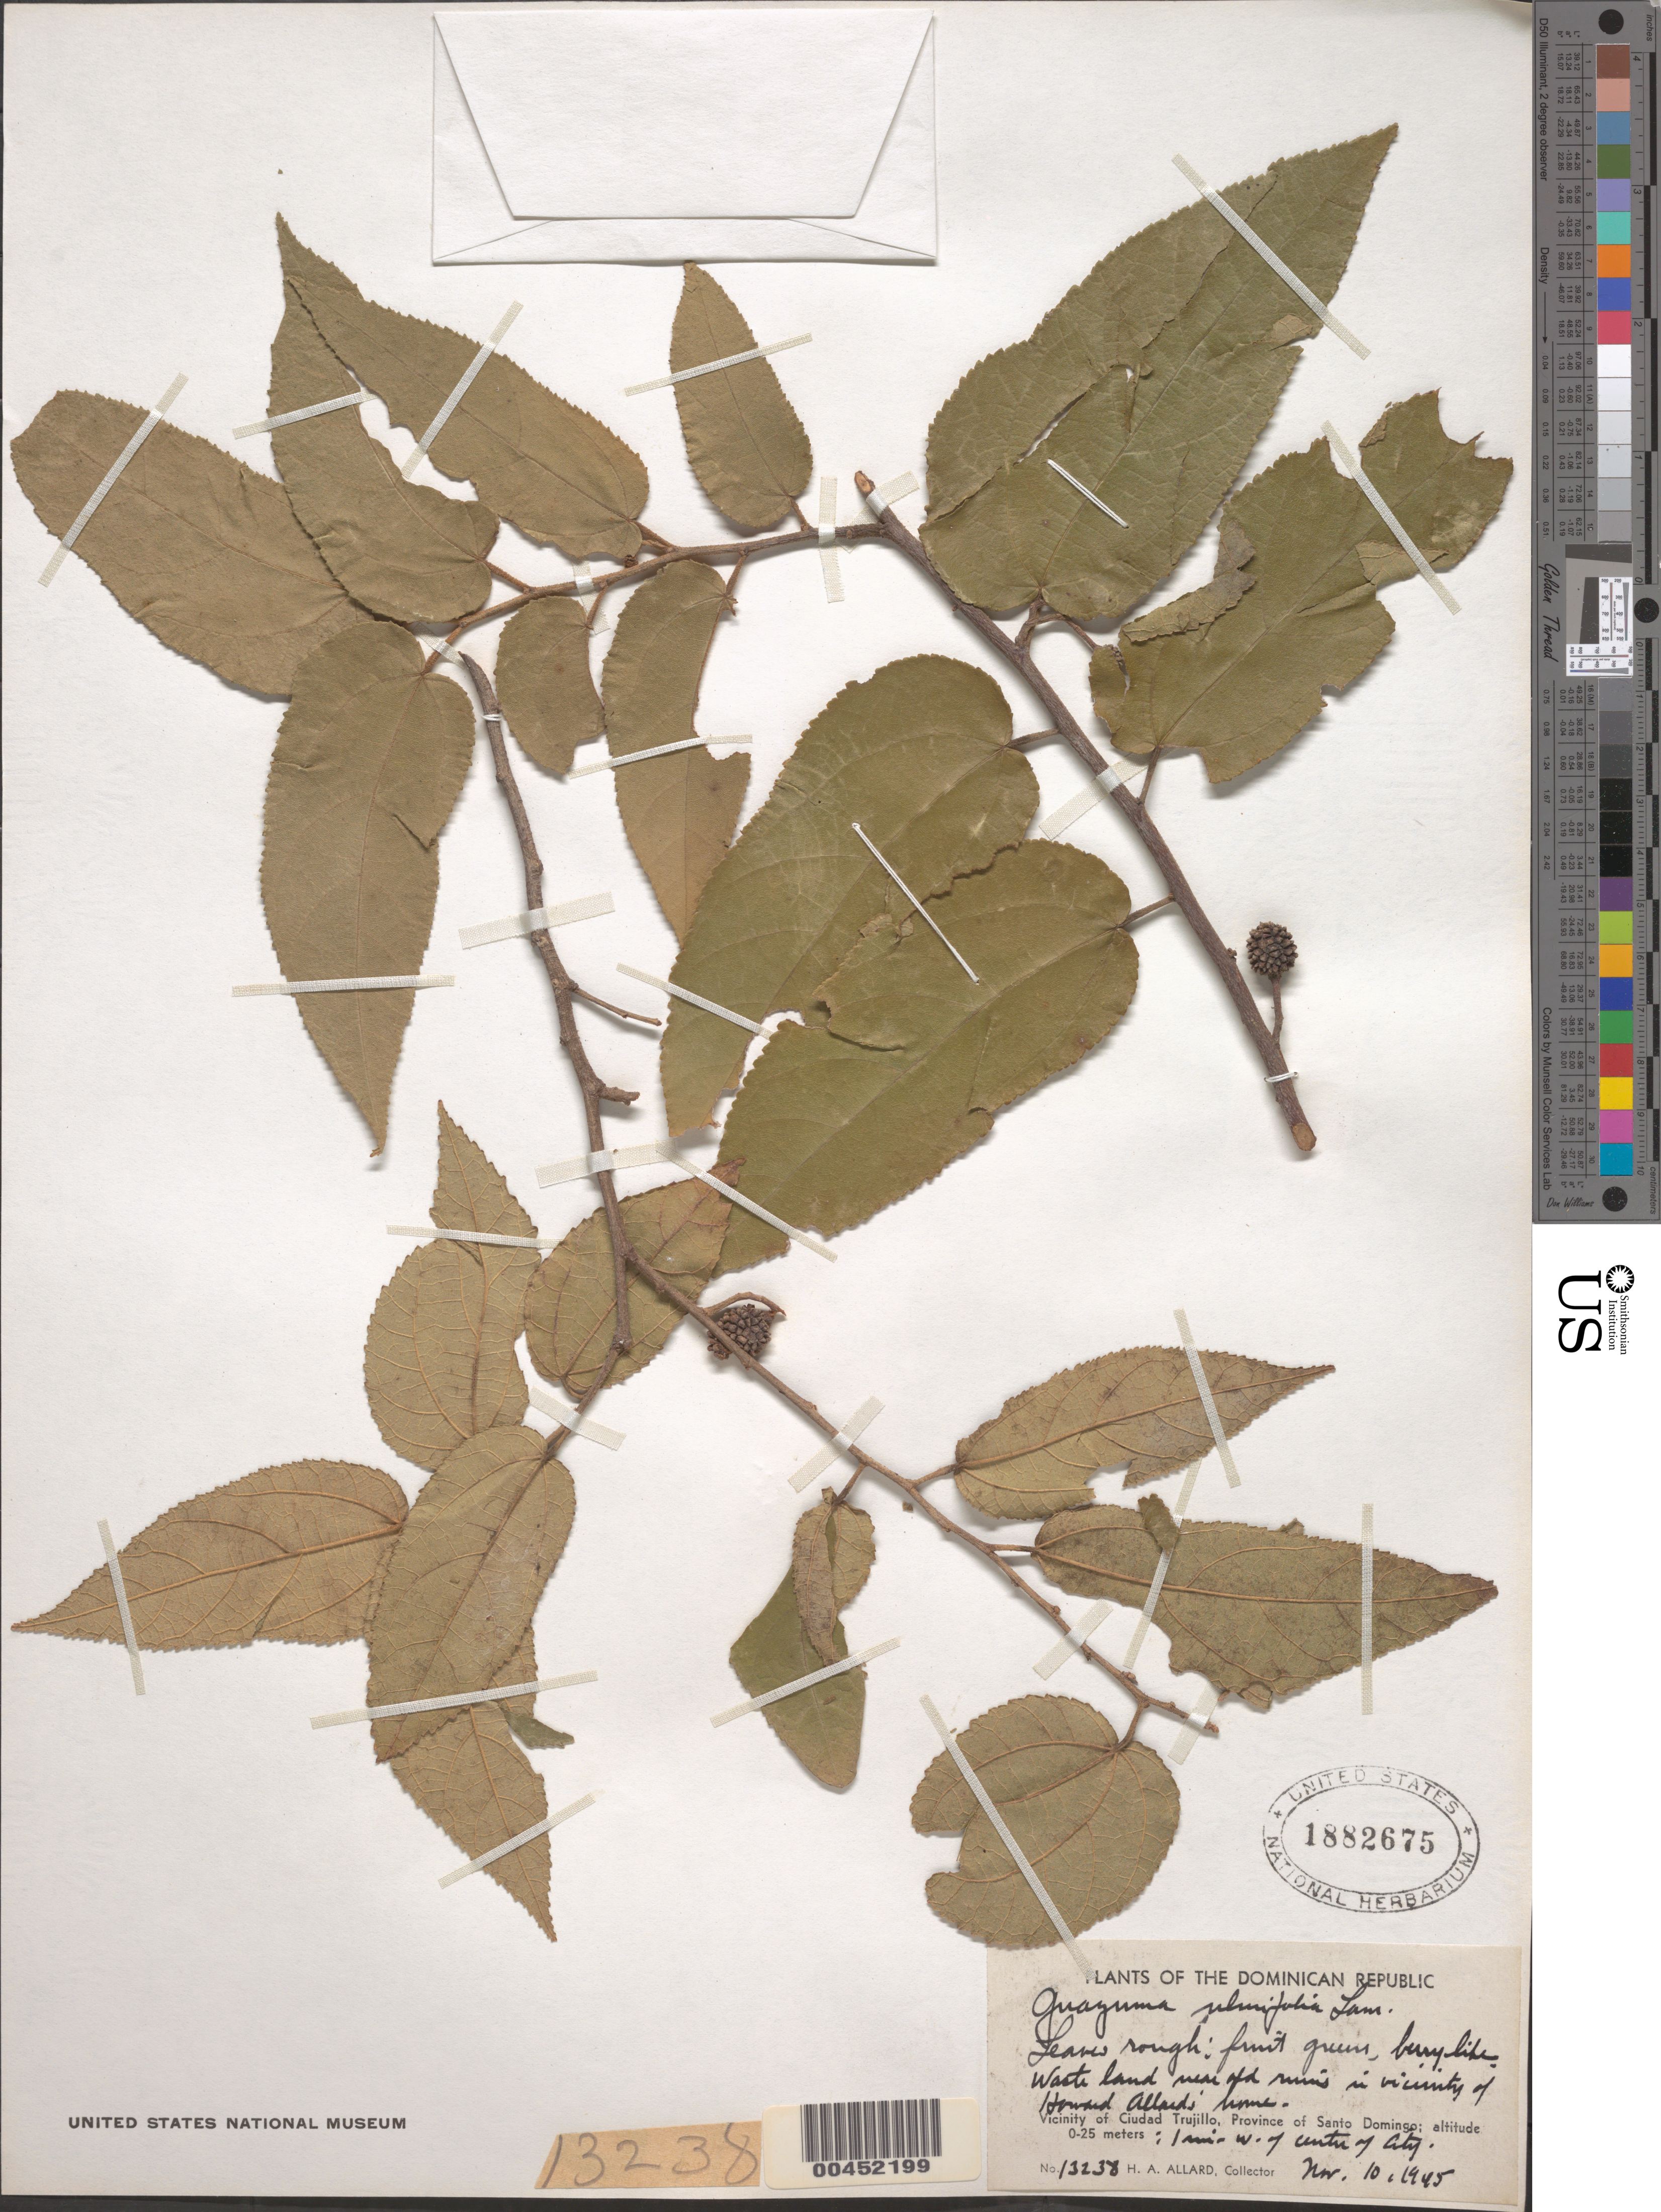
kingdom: Plantae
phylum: Tracheophyta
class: Magnoliopsida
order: Malvales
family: Malvaceae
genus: Guazuma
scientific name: Guazuma ulmifolia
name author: Lam.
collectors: H. A. Allard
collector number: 13238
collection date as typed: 10 Nov 1945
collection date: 1945-11-10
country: Dominican Republic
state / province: Distrito Nacional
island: Hispaniola Island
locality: Vicinity of Howard Allard's home, vicinity of Cuidad Trujillo (Santo Domingo), 1 mi. W of center of city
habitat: Waste land near old ruins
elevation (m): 0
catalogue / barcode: US 1882675